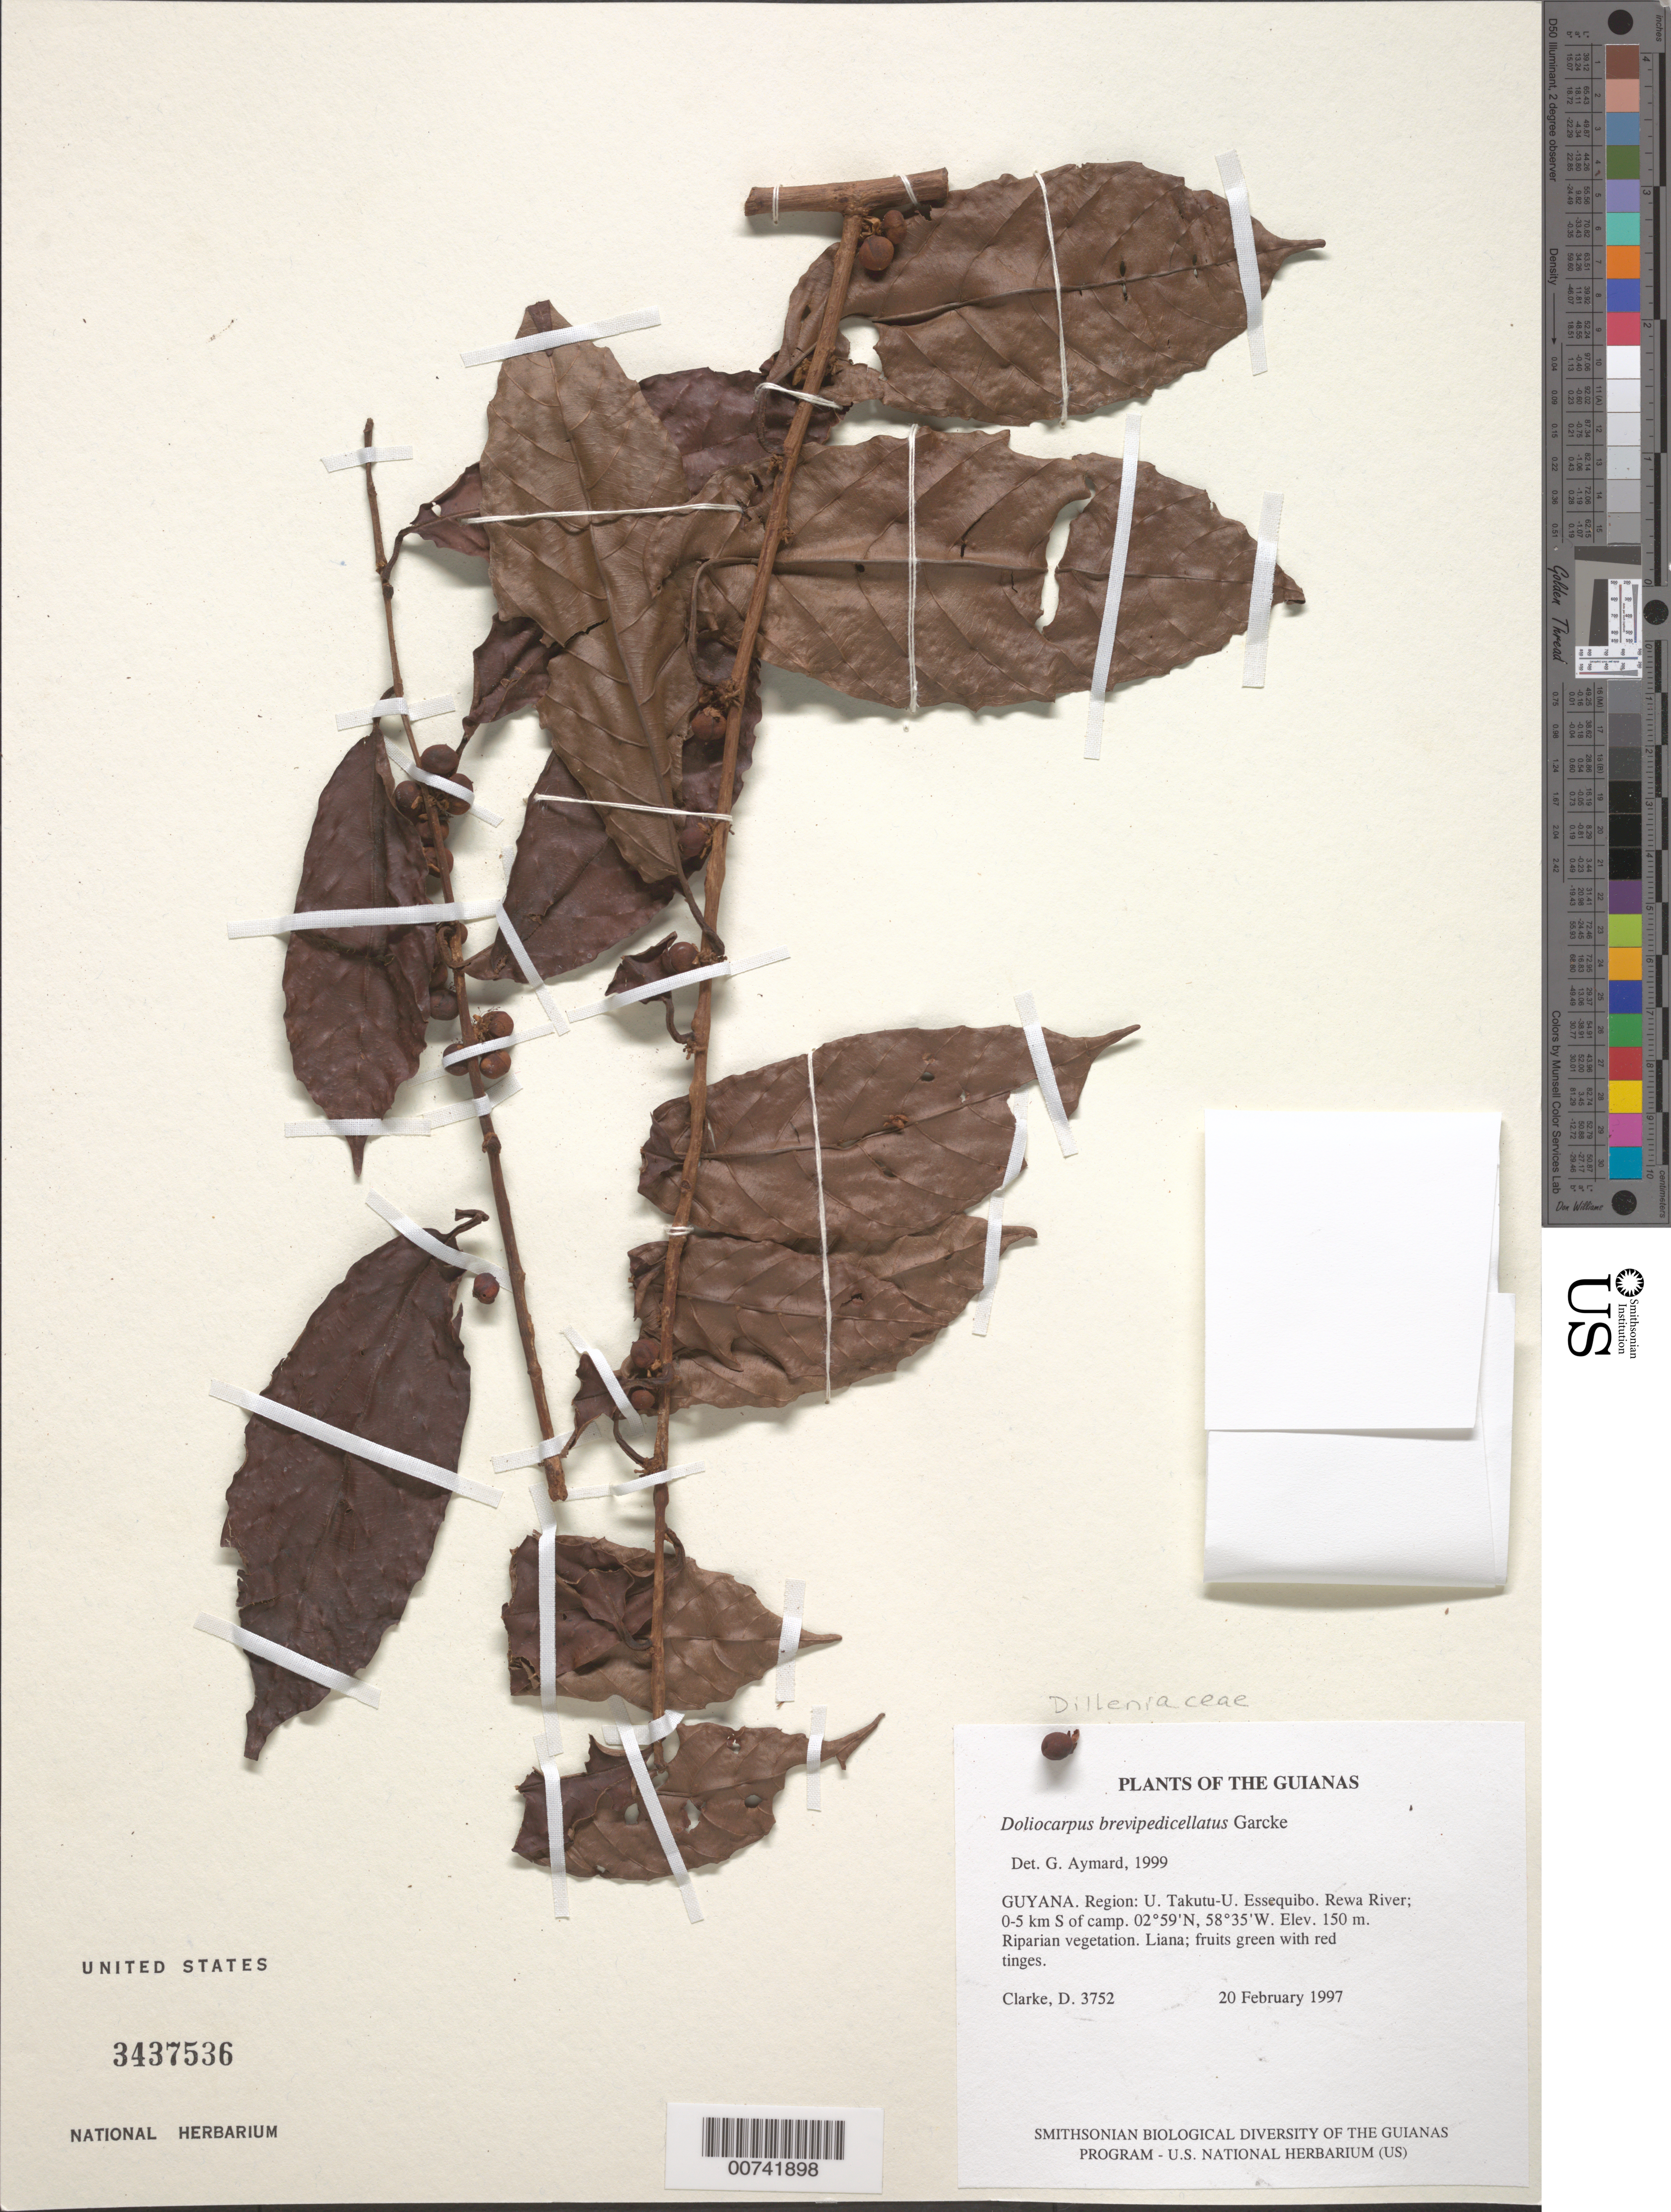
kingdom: Plantae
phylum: Tracheophyta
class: Magnoliopsida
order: Dilleniales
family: Dilleniaceae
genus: Doliocarpus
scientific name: Doliocarpus brevipedicellatus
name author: Garcke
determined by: Aymard C., G. A., (PORT), Univ. Nac. Exp. de los Llanos Ezequiel Zamora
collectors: H. D. Clarke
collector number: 3752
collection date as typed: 20 February 1997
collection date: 1997-02-20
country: Guyana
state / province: U. Takutu-U. Essequibo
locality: Rewa River; 0-5 km S of camp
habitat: Riparian vegetation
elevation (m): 150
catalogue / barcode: US 3437536